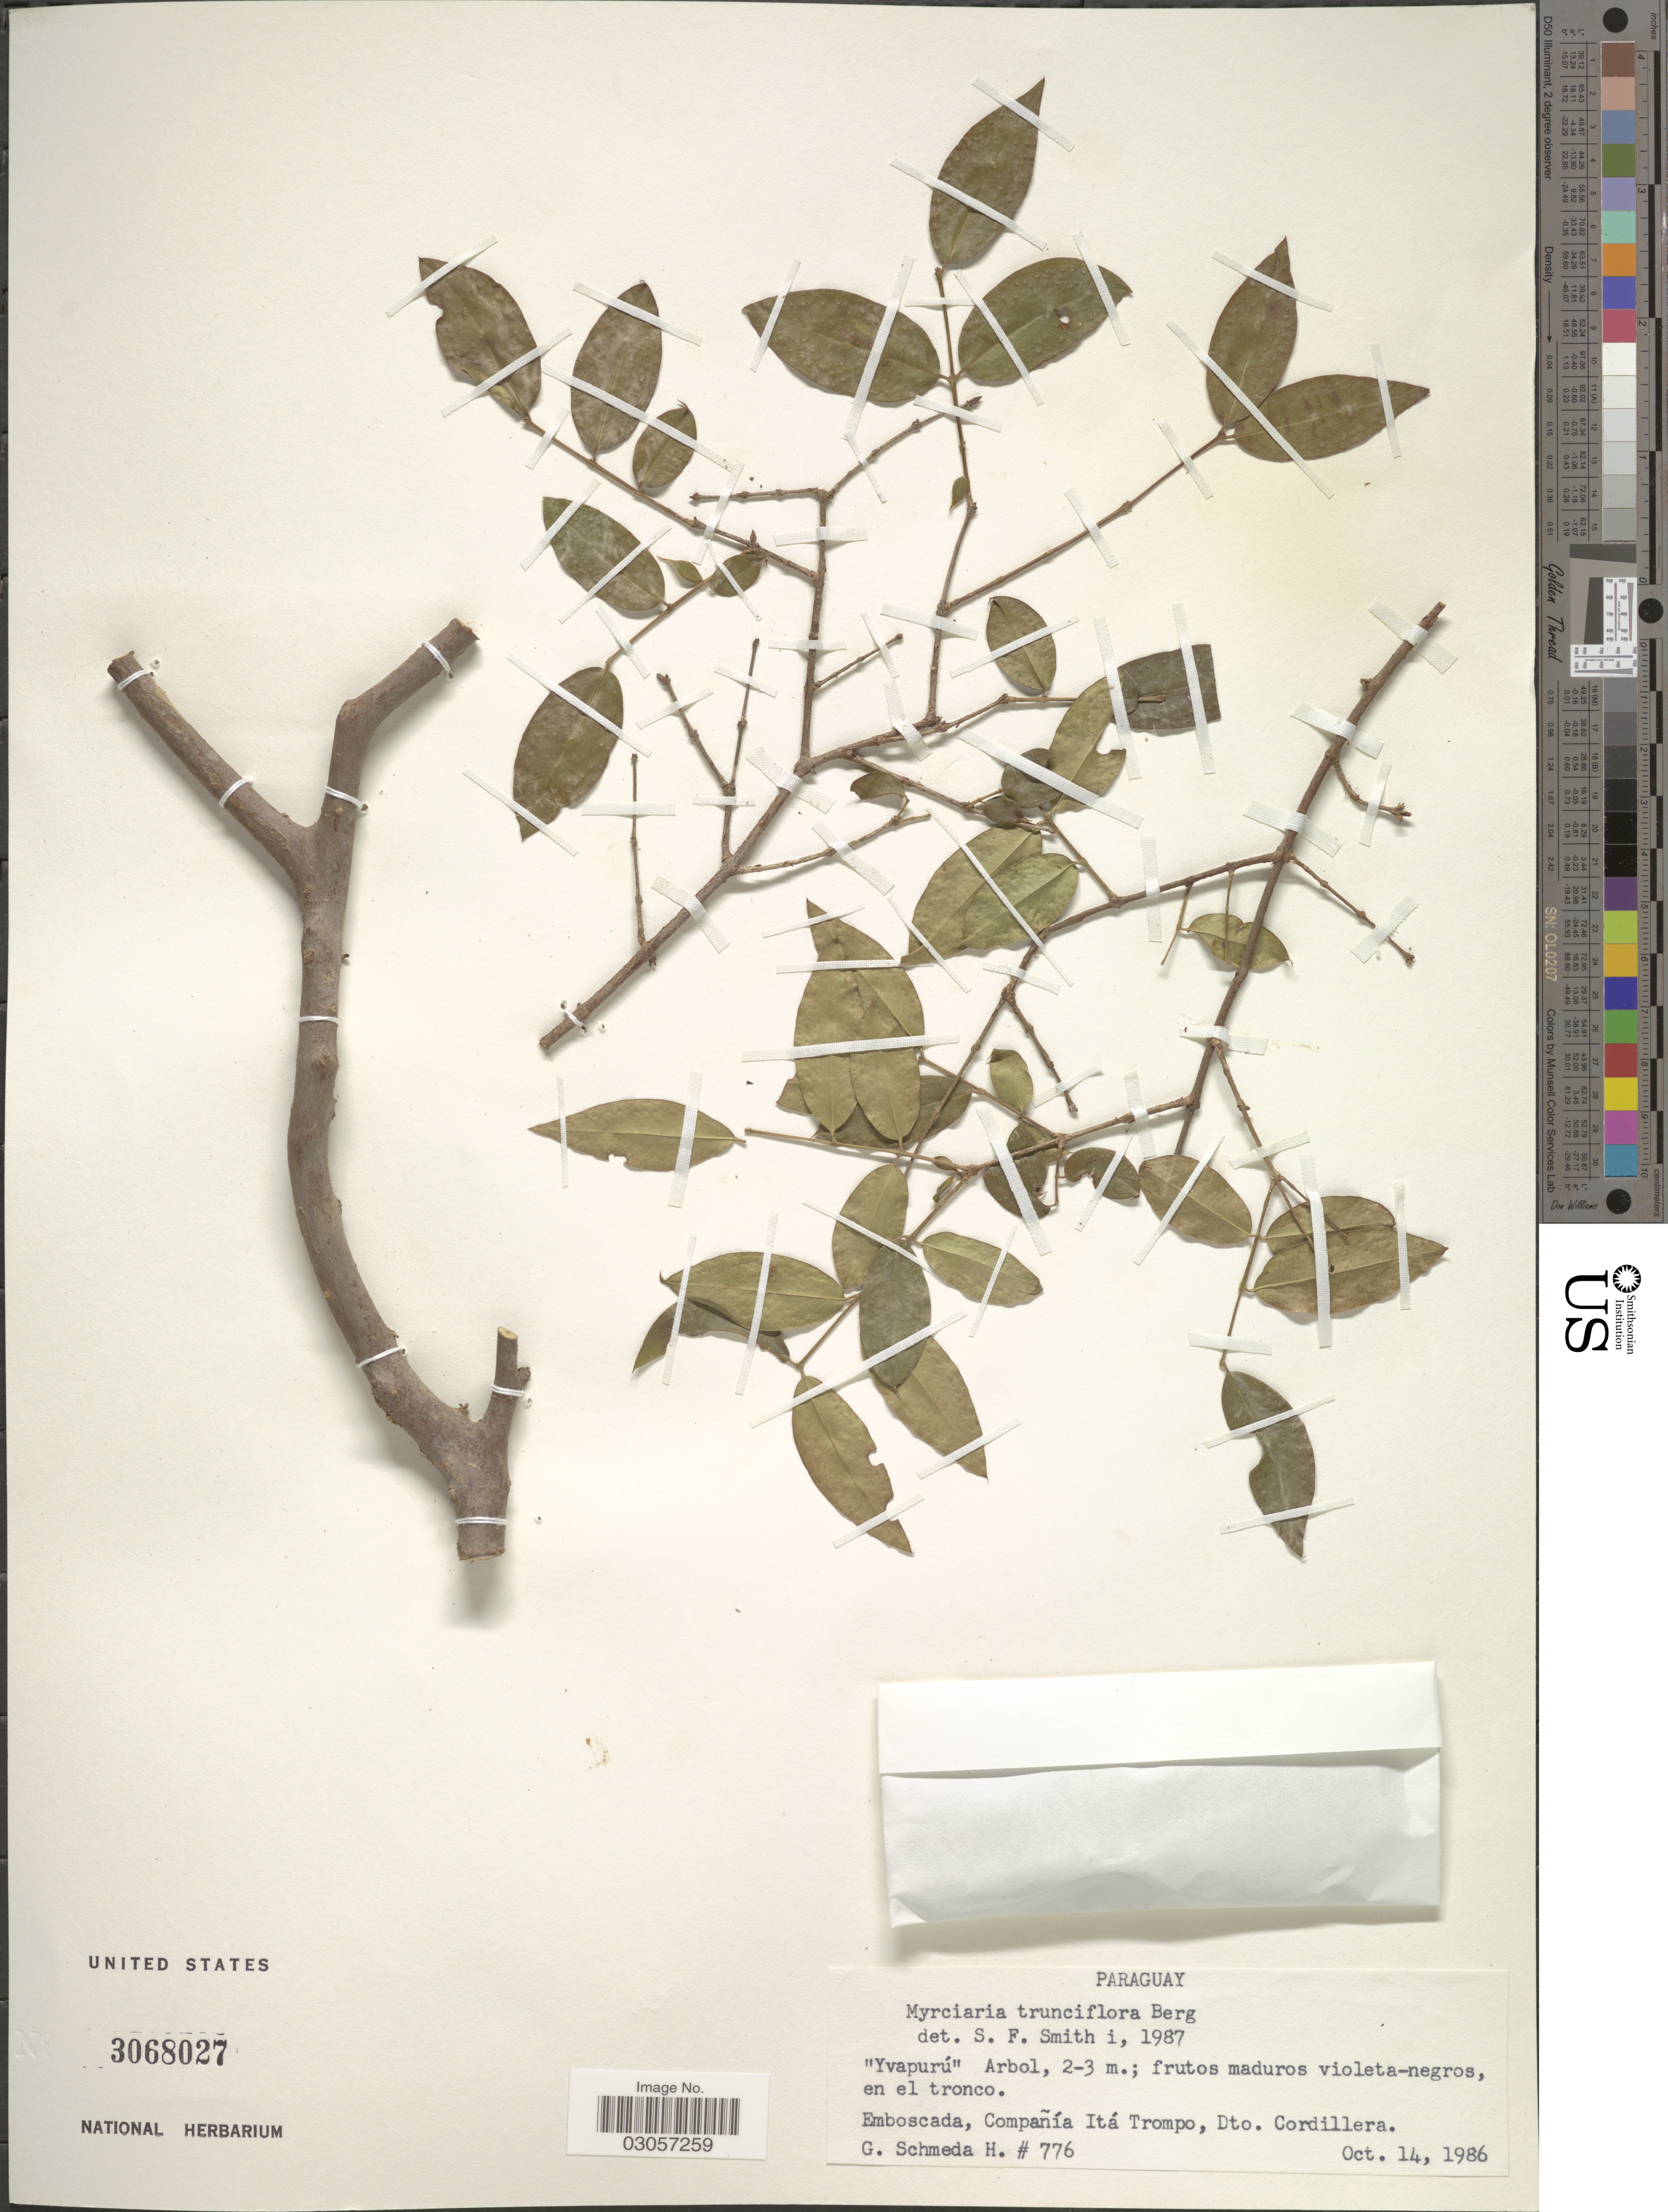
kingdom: Plantae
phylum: Tracheophyta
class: Magnoliopsida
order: Myrtales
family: Myrtaceae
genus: Myrciaria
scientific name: Myrciaria trunciflora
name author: O. Berg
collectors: G. Schmeda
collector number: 776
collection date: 1986-10-14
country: Paraguay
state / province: Cordillera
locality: Emboscada, Compañía Itá Tromp, Dto. Cordillera.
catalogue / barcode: US 3068027